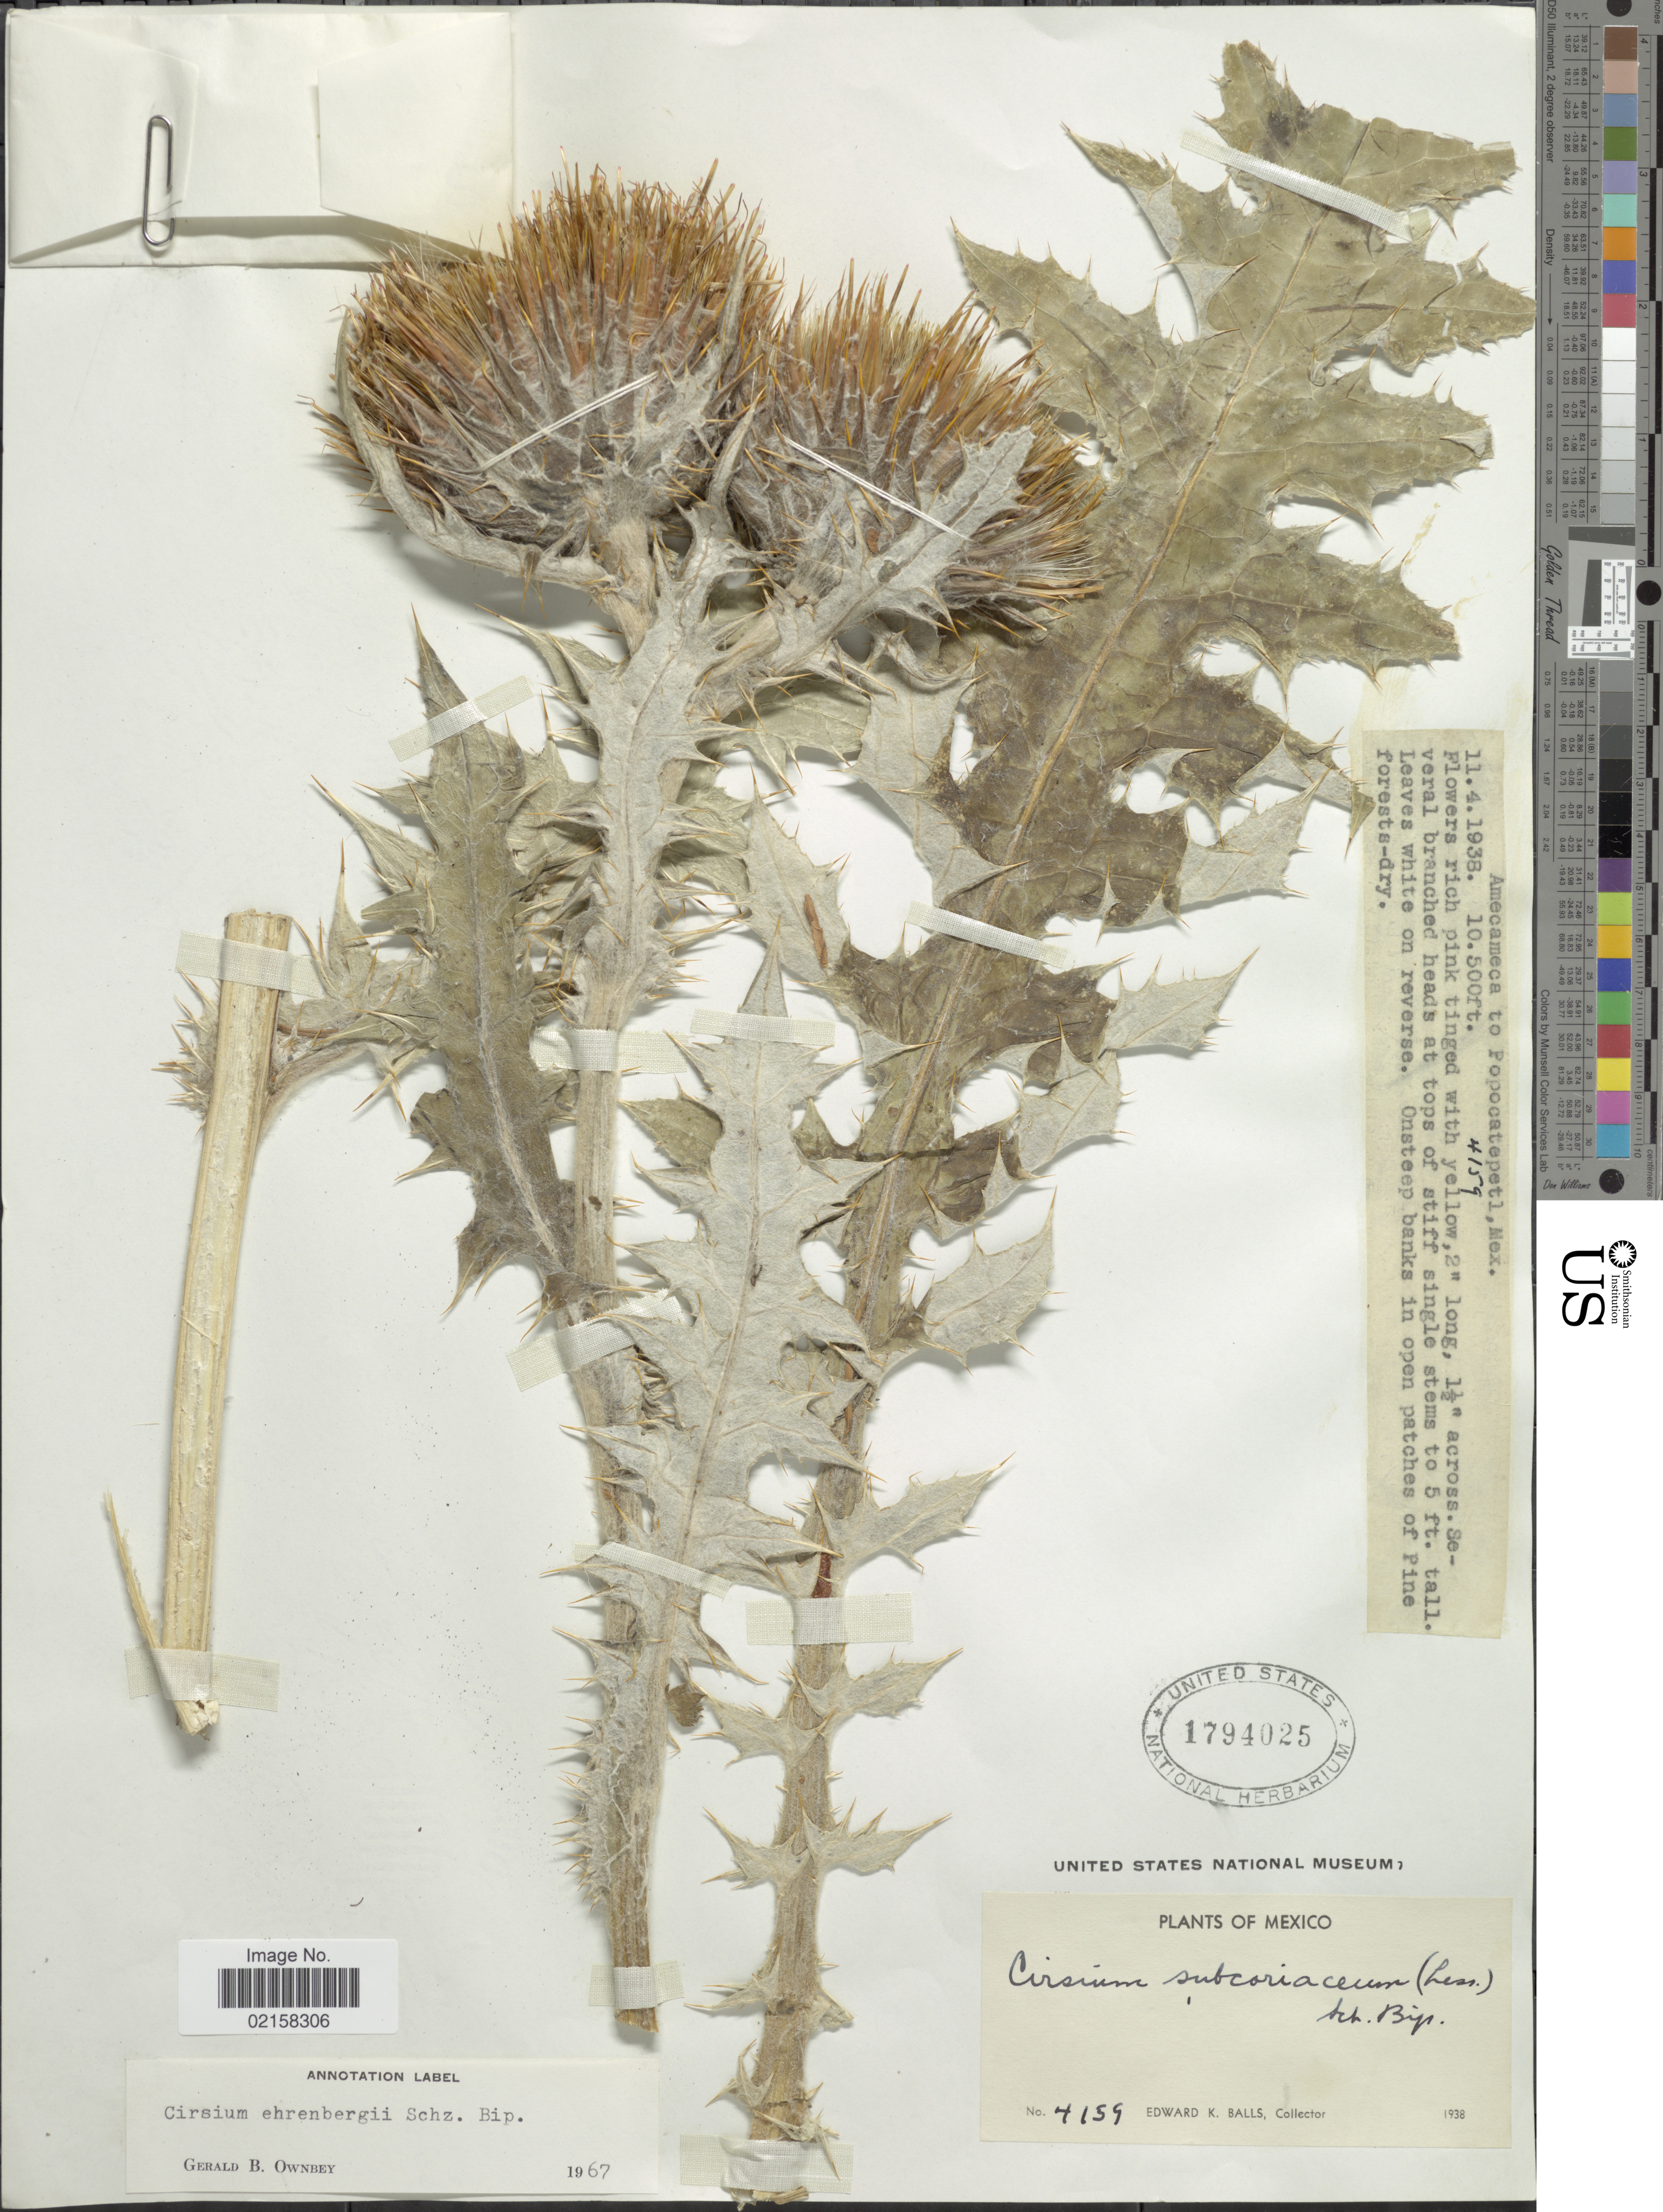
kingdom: Plantae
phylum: Tracheophyta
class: Magnoliopsida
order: Asterales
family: Asteraceae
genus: Cirsium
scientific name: Cirsium ehrenbergii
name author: Sch. Bip.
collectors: E. K. Balls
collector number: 4159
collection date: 1938-04-11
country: Mexico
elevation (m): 3200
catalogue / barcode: US 1794025